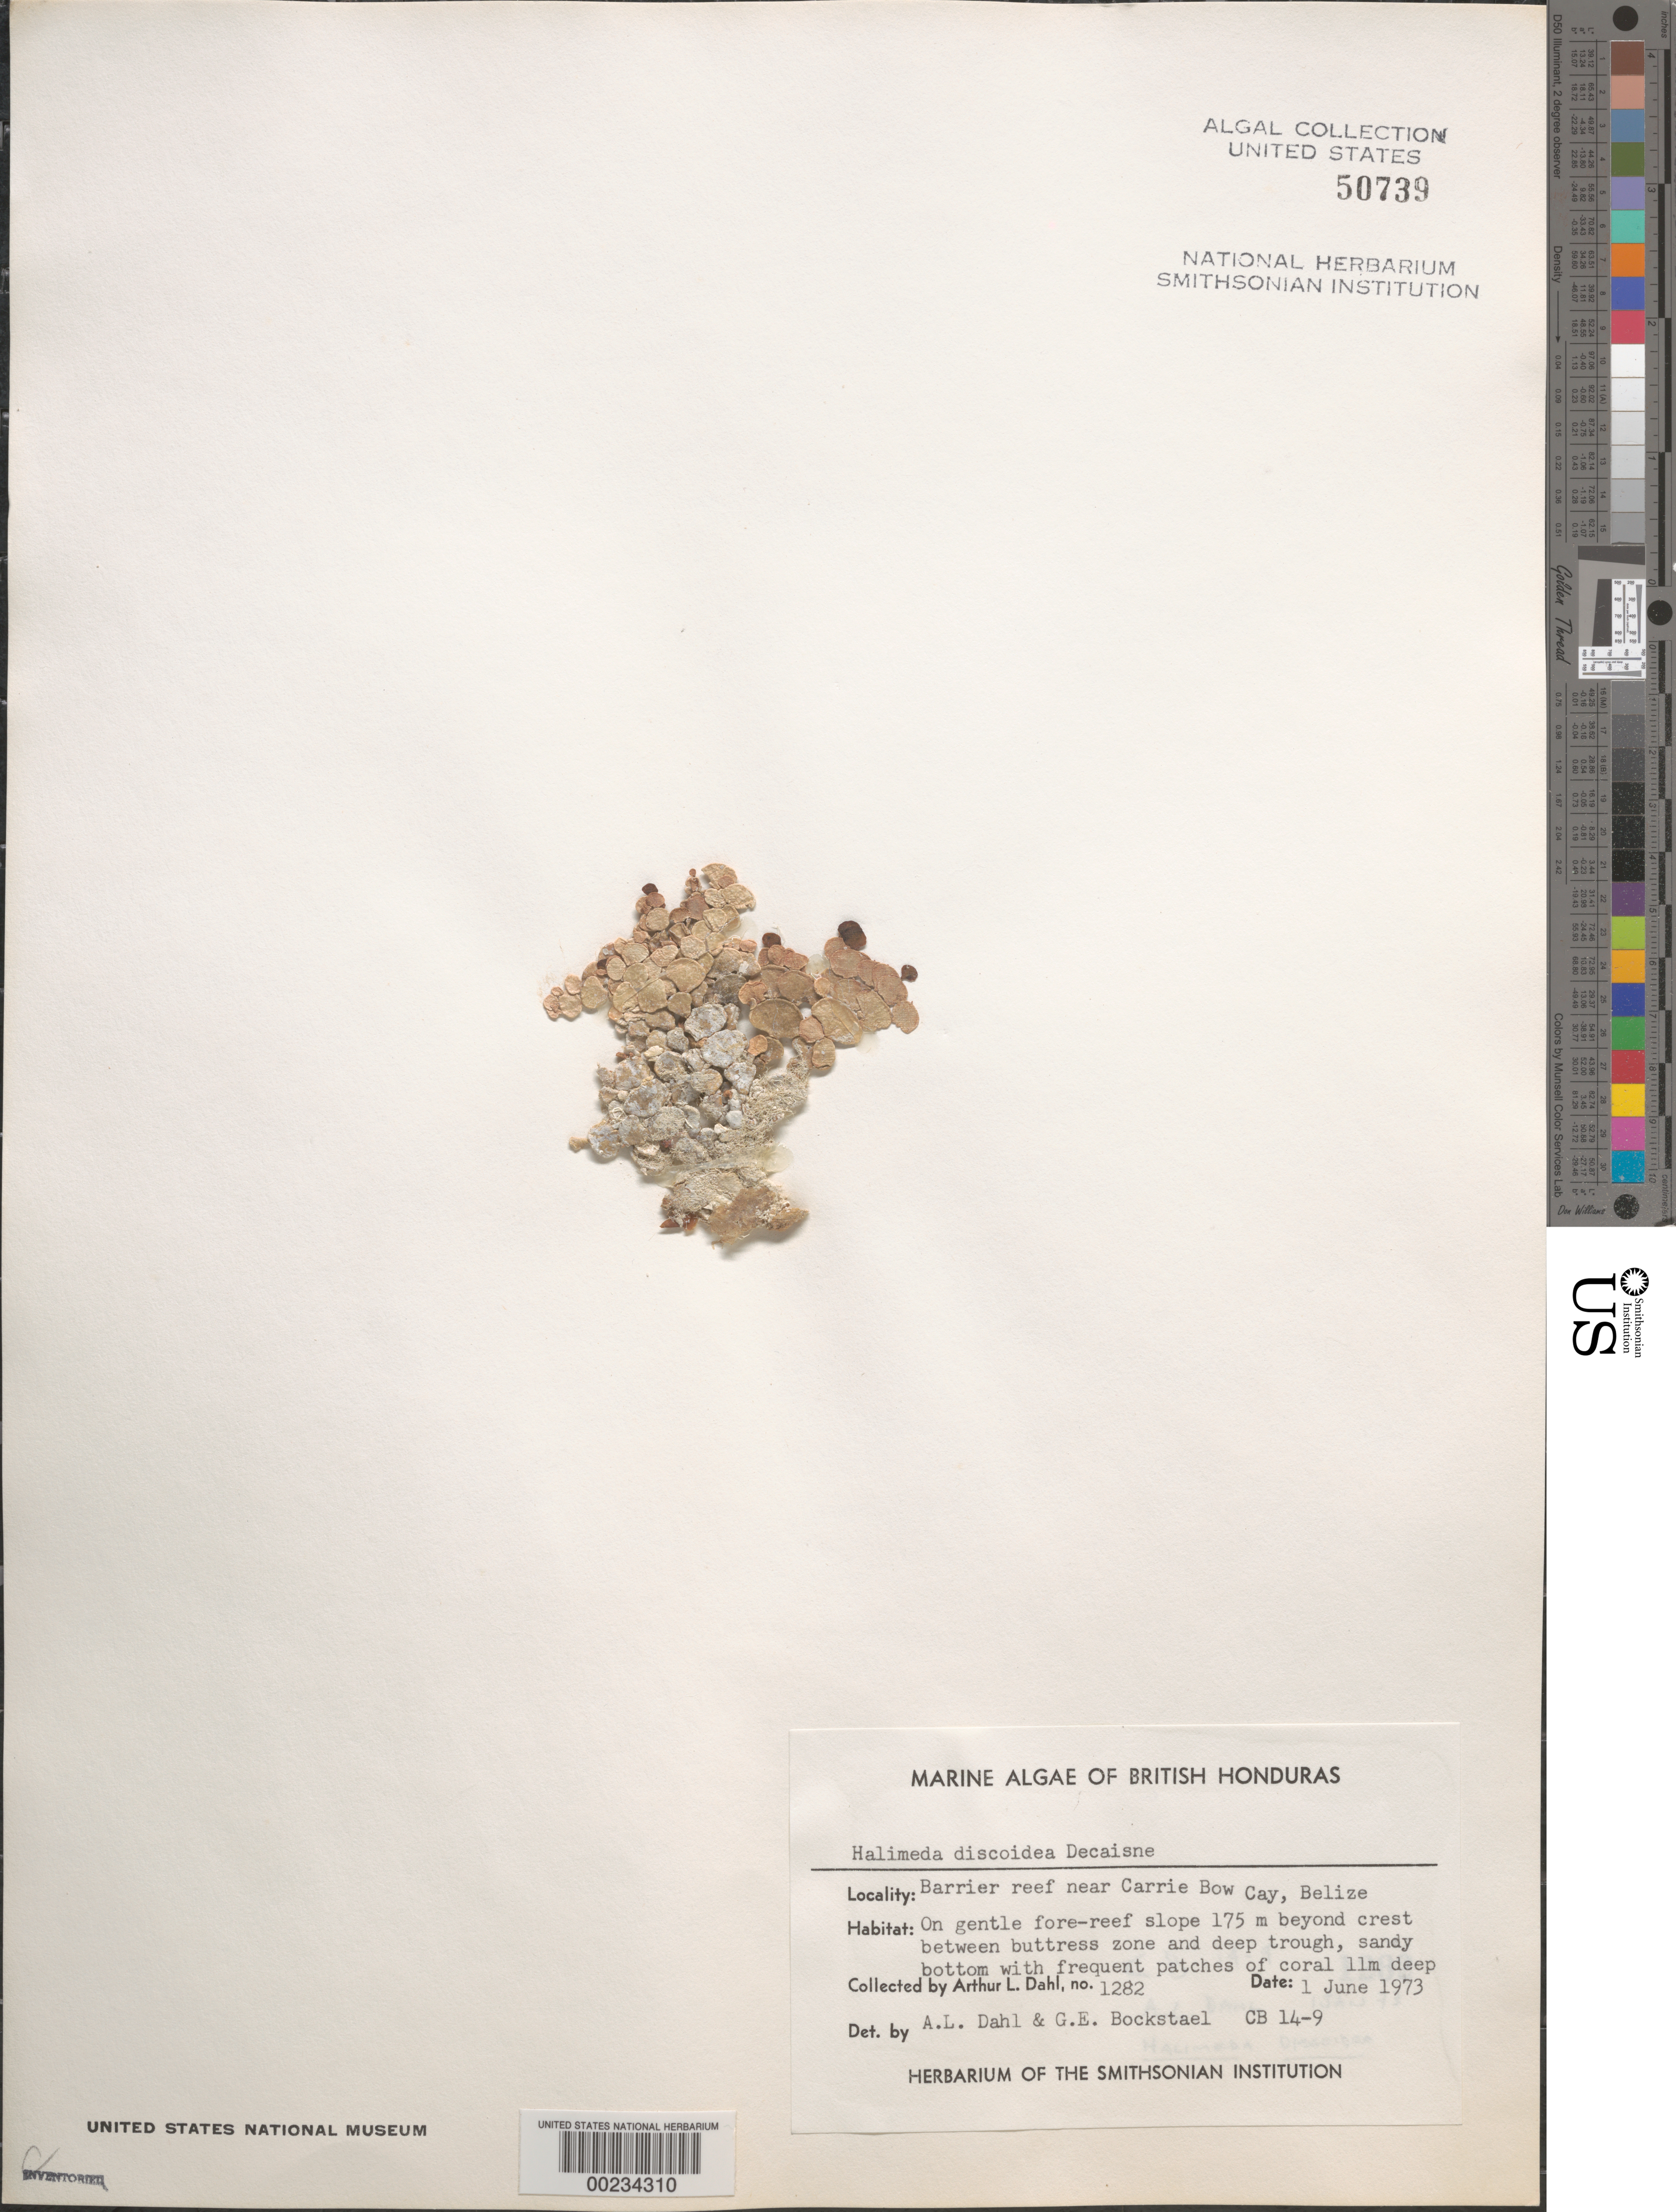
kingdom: Plantae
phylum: Chlorophyta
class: Ulvophyceae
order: Bryopsidales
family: Halimedaceae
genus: Halimeda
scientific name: Halimeda discoidea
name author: Decne.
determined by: Dahl, A. O.; Bockstael, G. E.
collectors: A. Dahl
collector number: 1282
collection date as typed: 01 Jun 1973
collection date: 1973-06-01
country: Belize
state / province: Stann Creek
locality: Near Carrie Bow Cay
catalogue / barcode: US 50739